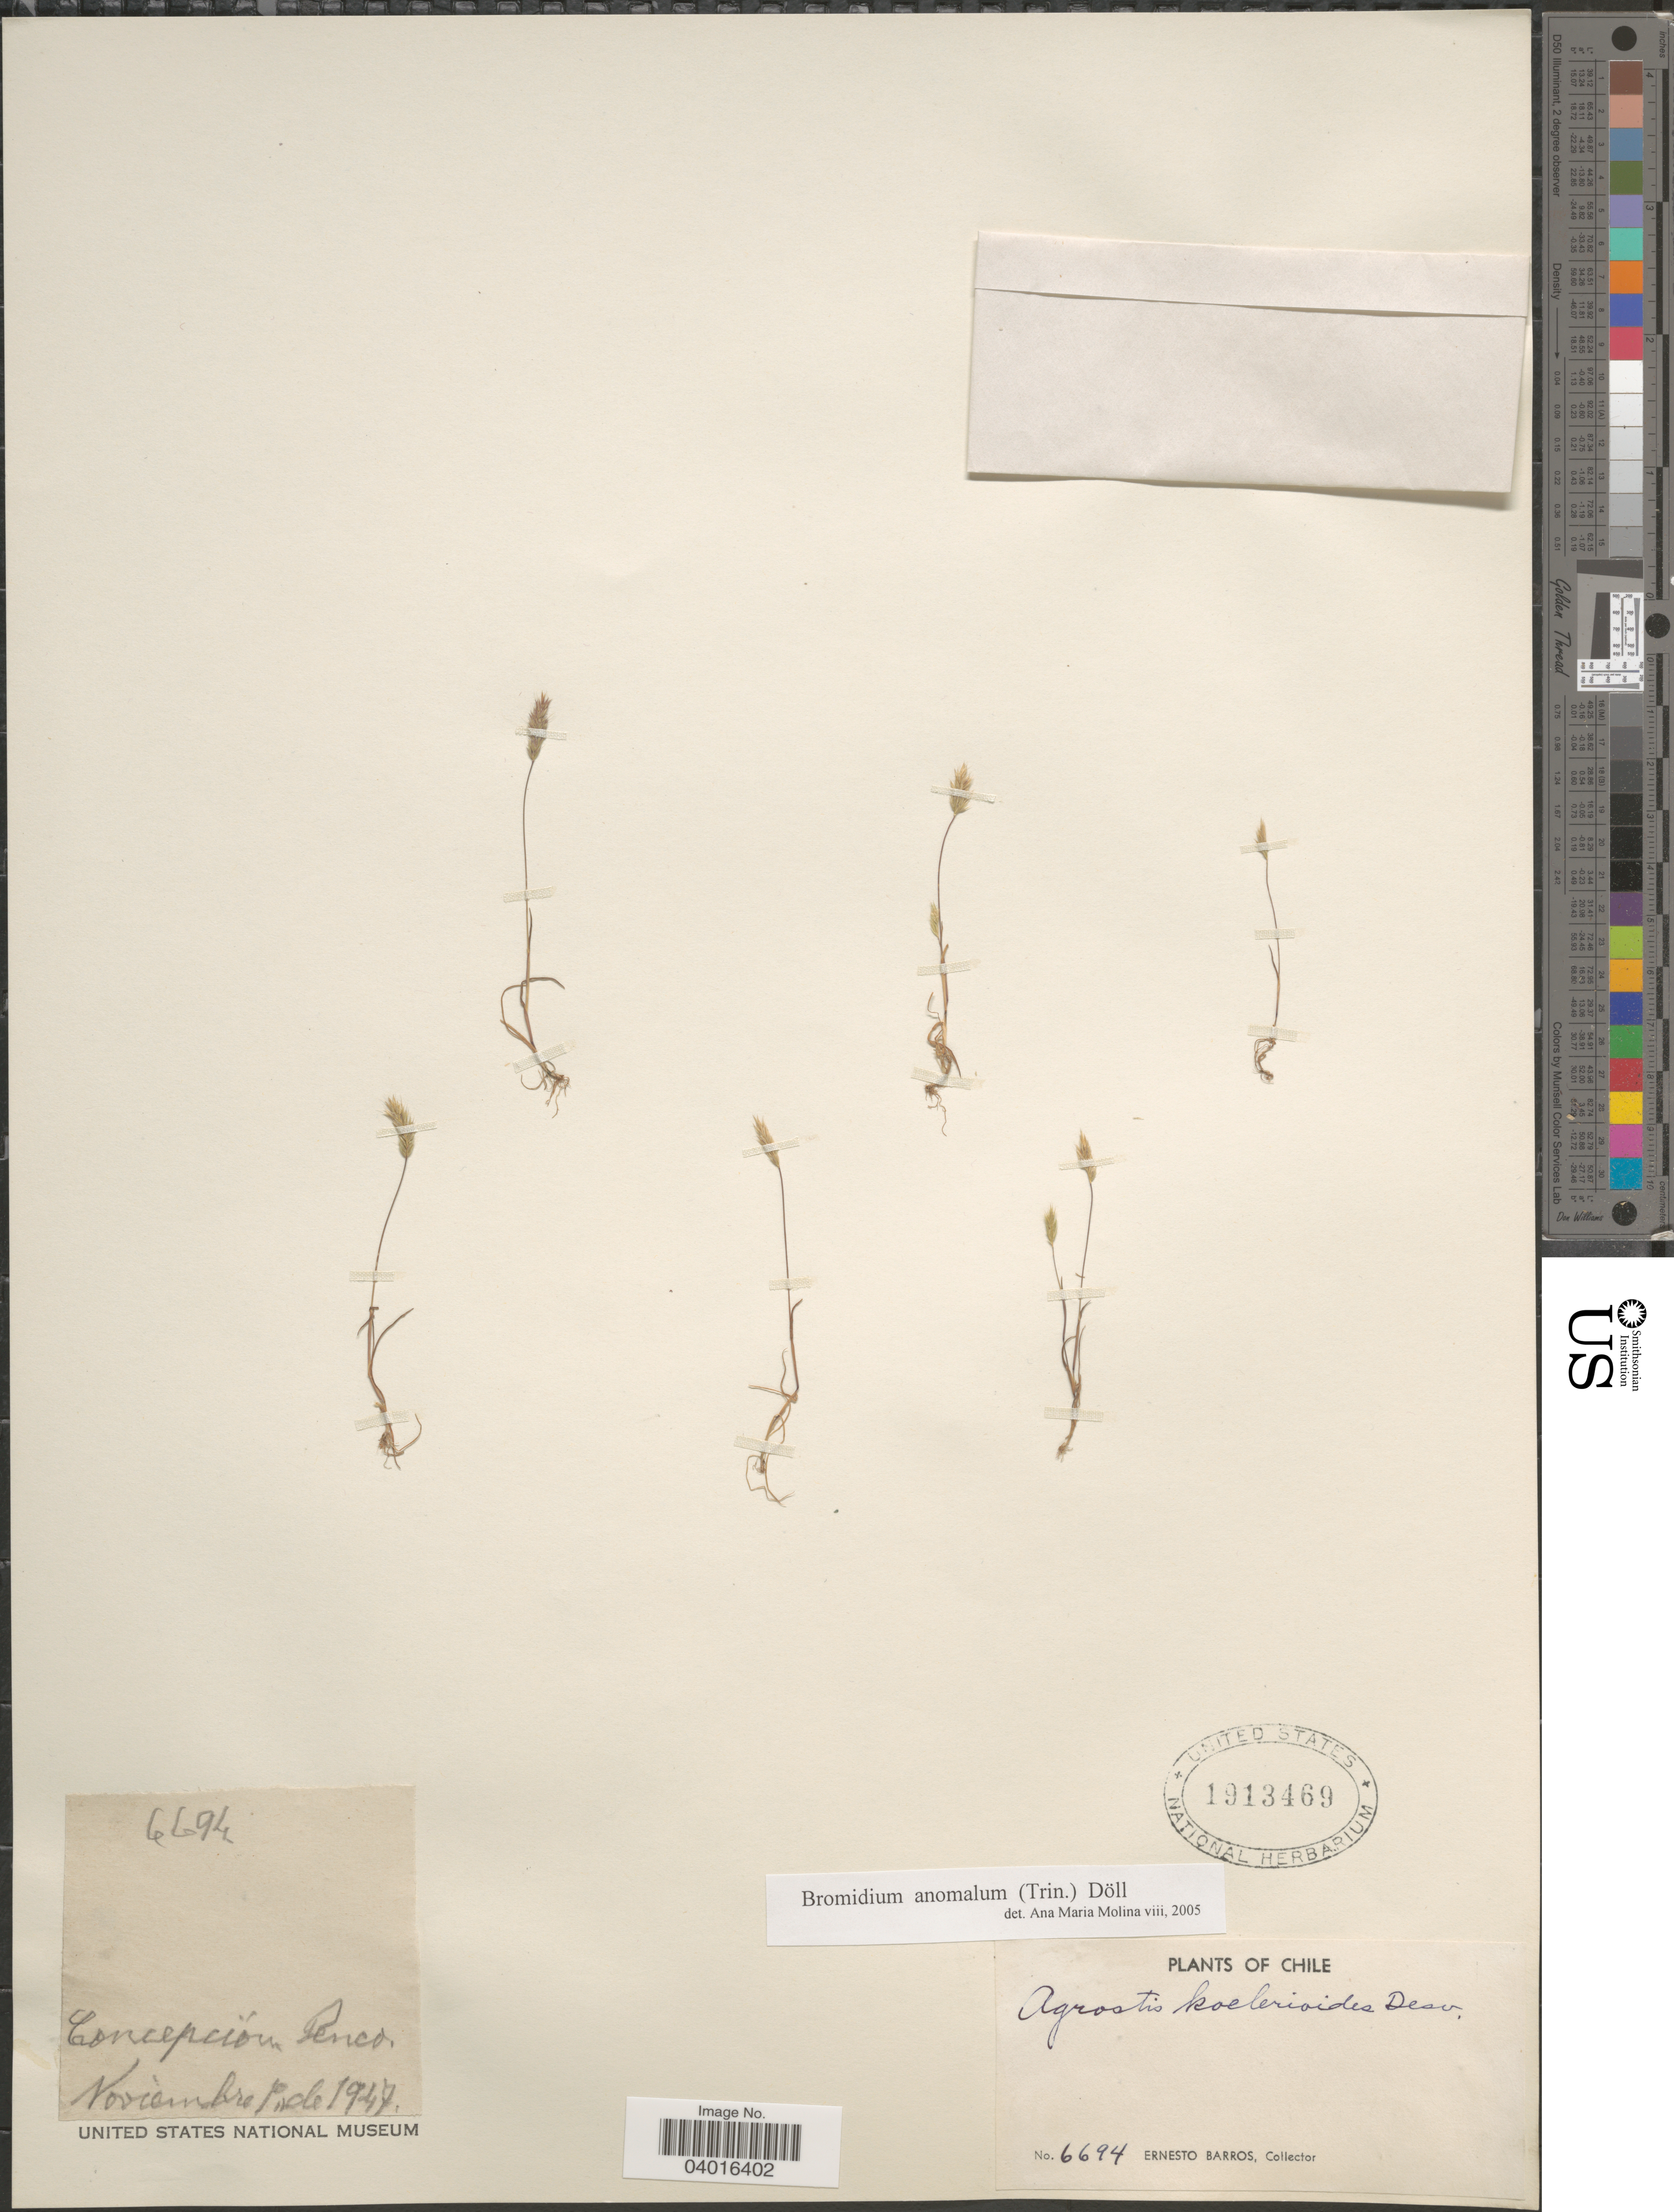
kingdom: Plantae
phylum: Tracheophyta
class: Liliopsida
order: Poales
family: Poaceae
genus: Bromidium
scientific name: Bromidium anomalum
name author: (Trin.) Döll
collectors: E. Barros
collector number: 6694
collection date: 1947-11-01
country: Chile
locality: Concepción, Penco.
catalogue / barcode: US 1913469